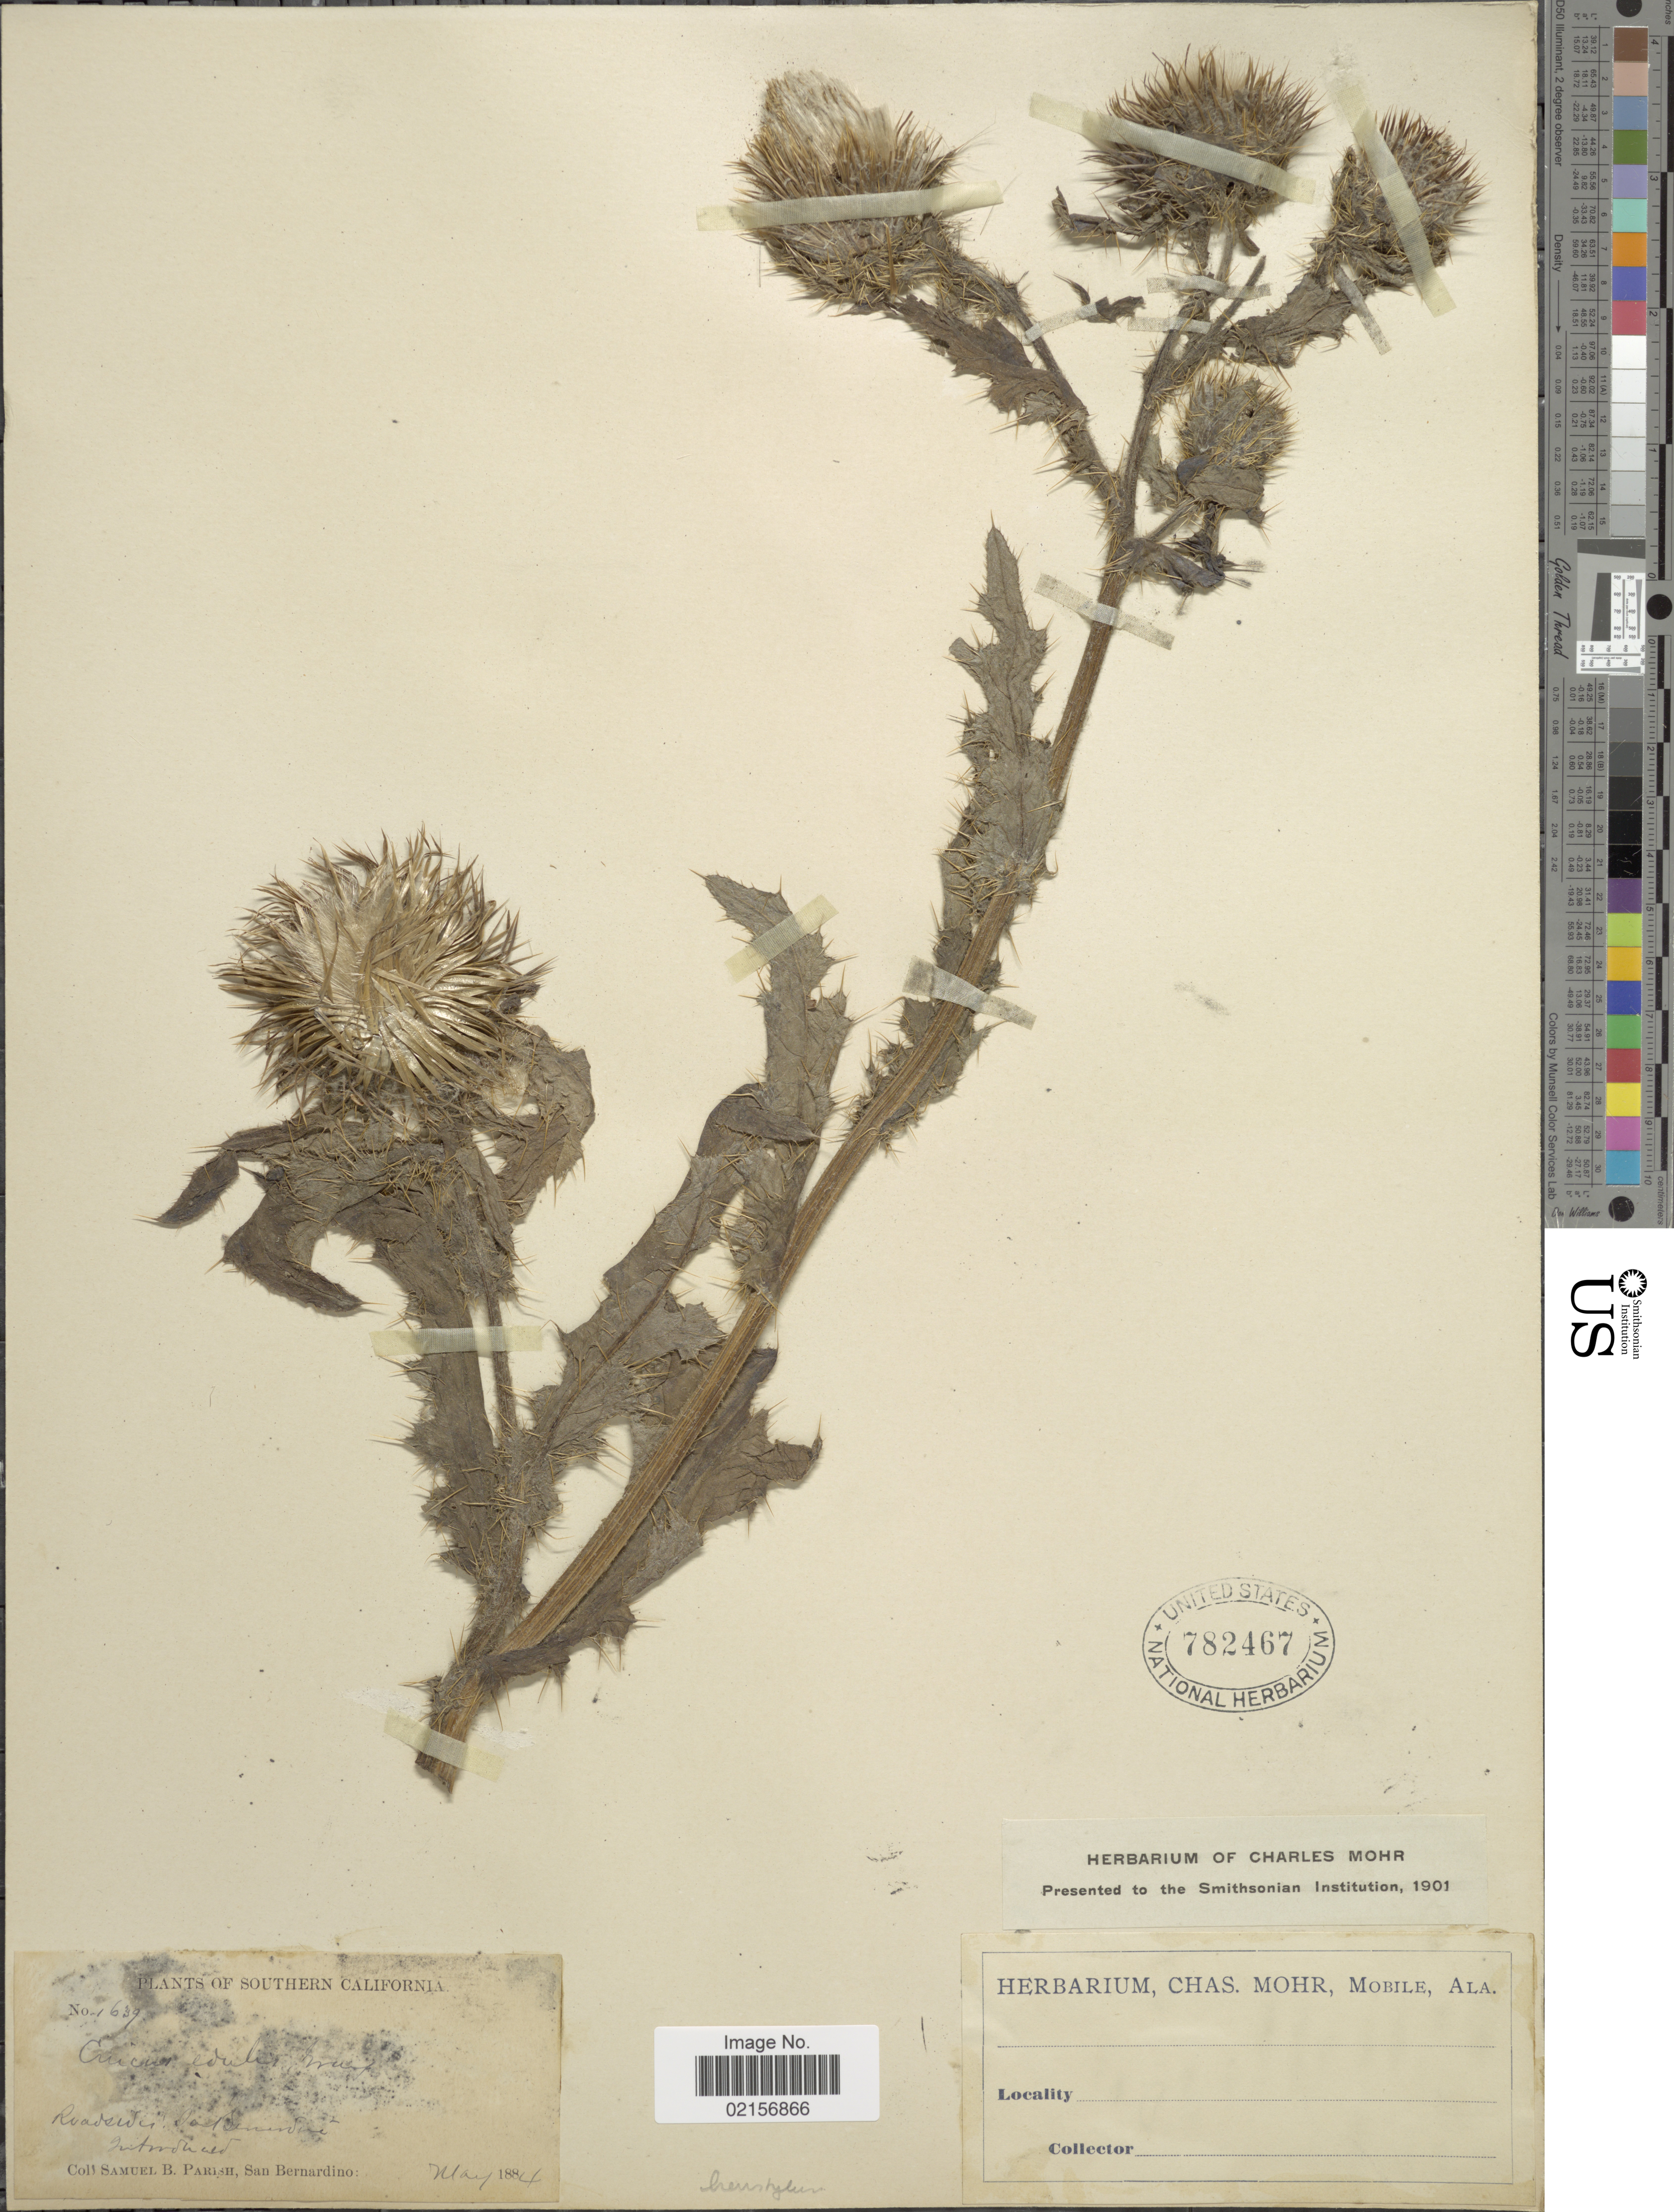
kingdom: Plantae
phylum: Tracheophyta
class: Magnoliopsida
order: Asterales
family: Asteraceae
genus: Cirsium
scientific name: Cirsium edule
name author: Nutt.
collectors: S. B. Parish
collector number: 1639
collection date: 1884-05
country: United States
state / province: California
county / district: San Bernardino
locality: San Bernardino.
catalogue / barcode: US 782467